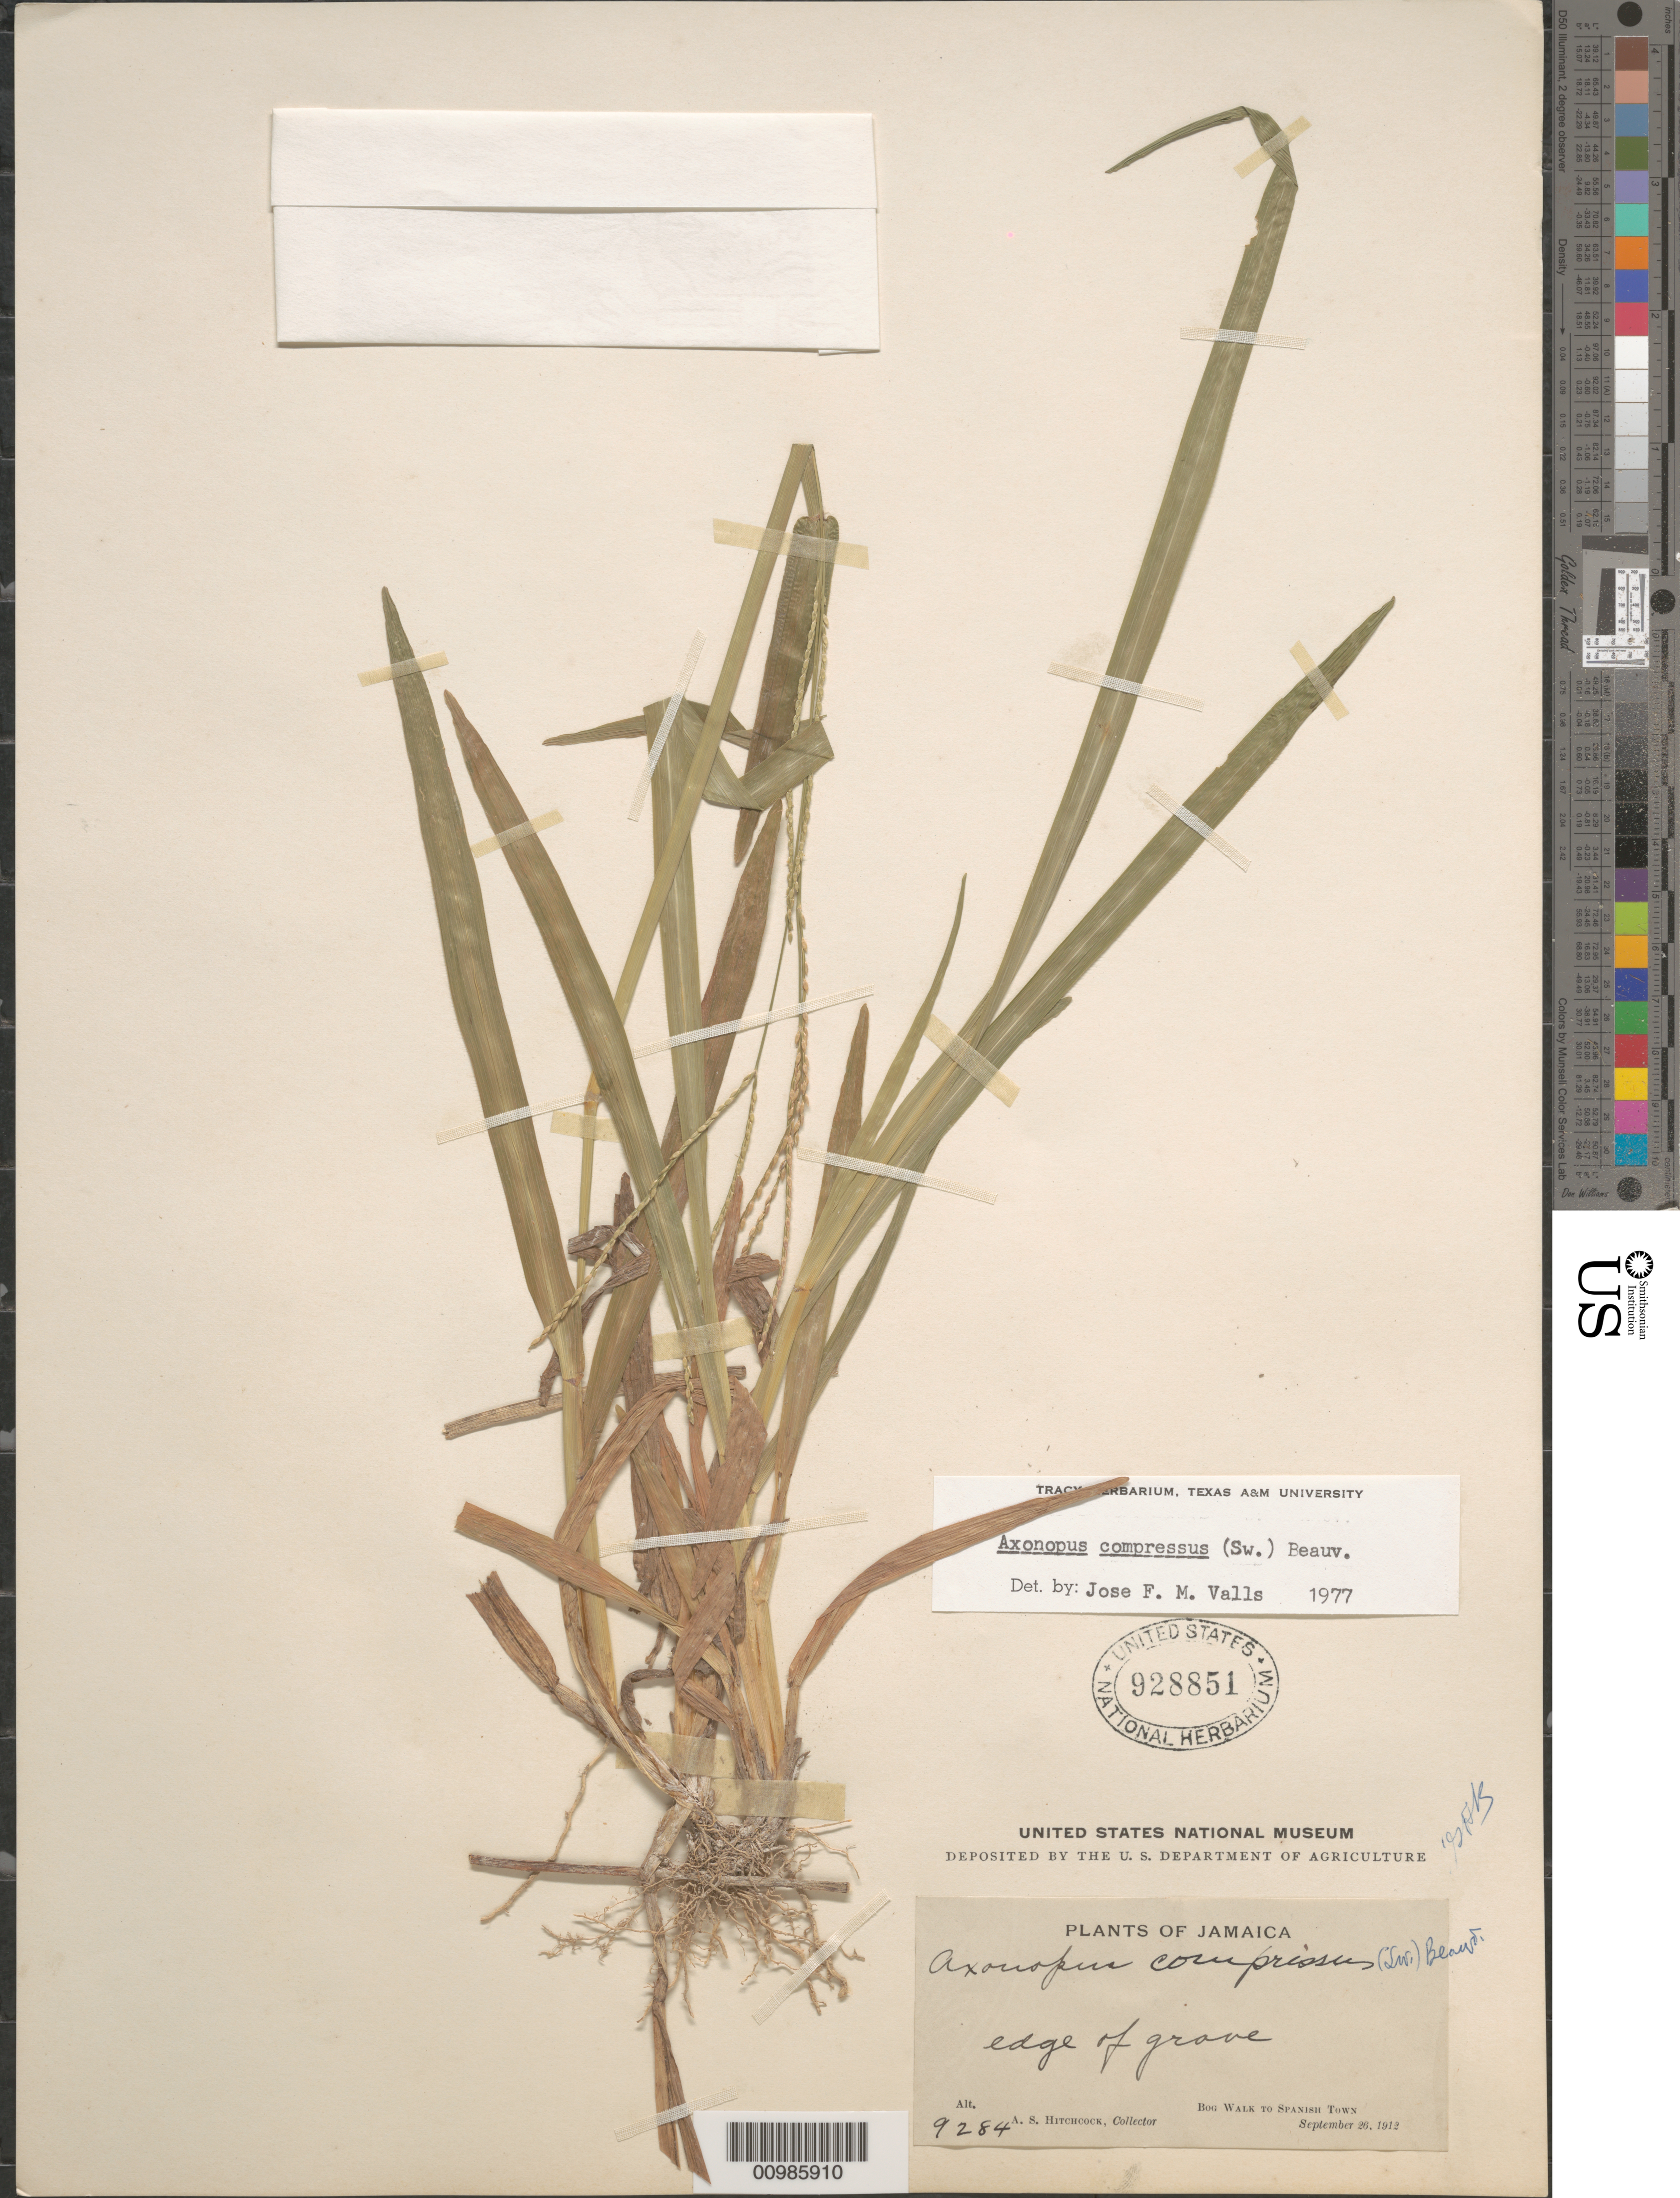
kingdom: Plantae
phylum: Tracheophyta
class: Liliopsida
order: Poales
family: Poaceae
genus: Axonopus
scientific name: Axonopus compressus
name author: (Sw.) P. Beauv.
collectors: A. S. Hitchcock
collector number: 9284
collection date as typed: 26 Sep 1912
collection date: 1912-09-26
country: Jamaica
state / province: Saint Catherine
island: Jamaica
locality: Bog Walk to Spanish Town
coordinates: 0 N, 0 E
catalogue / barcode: US 928851